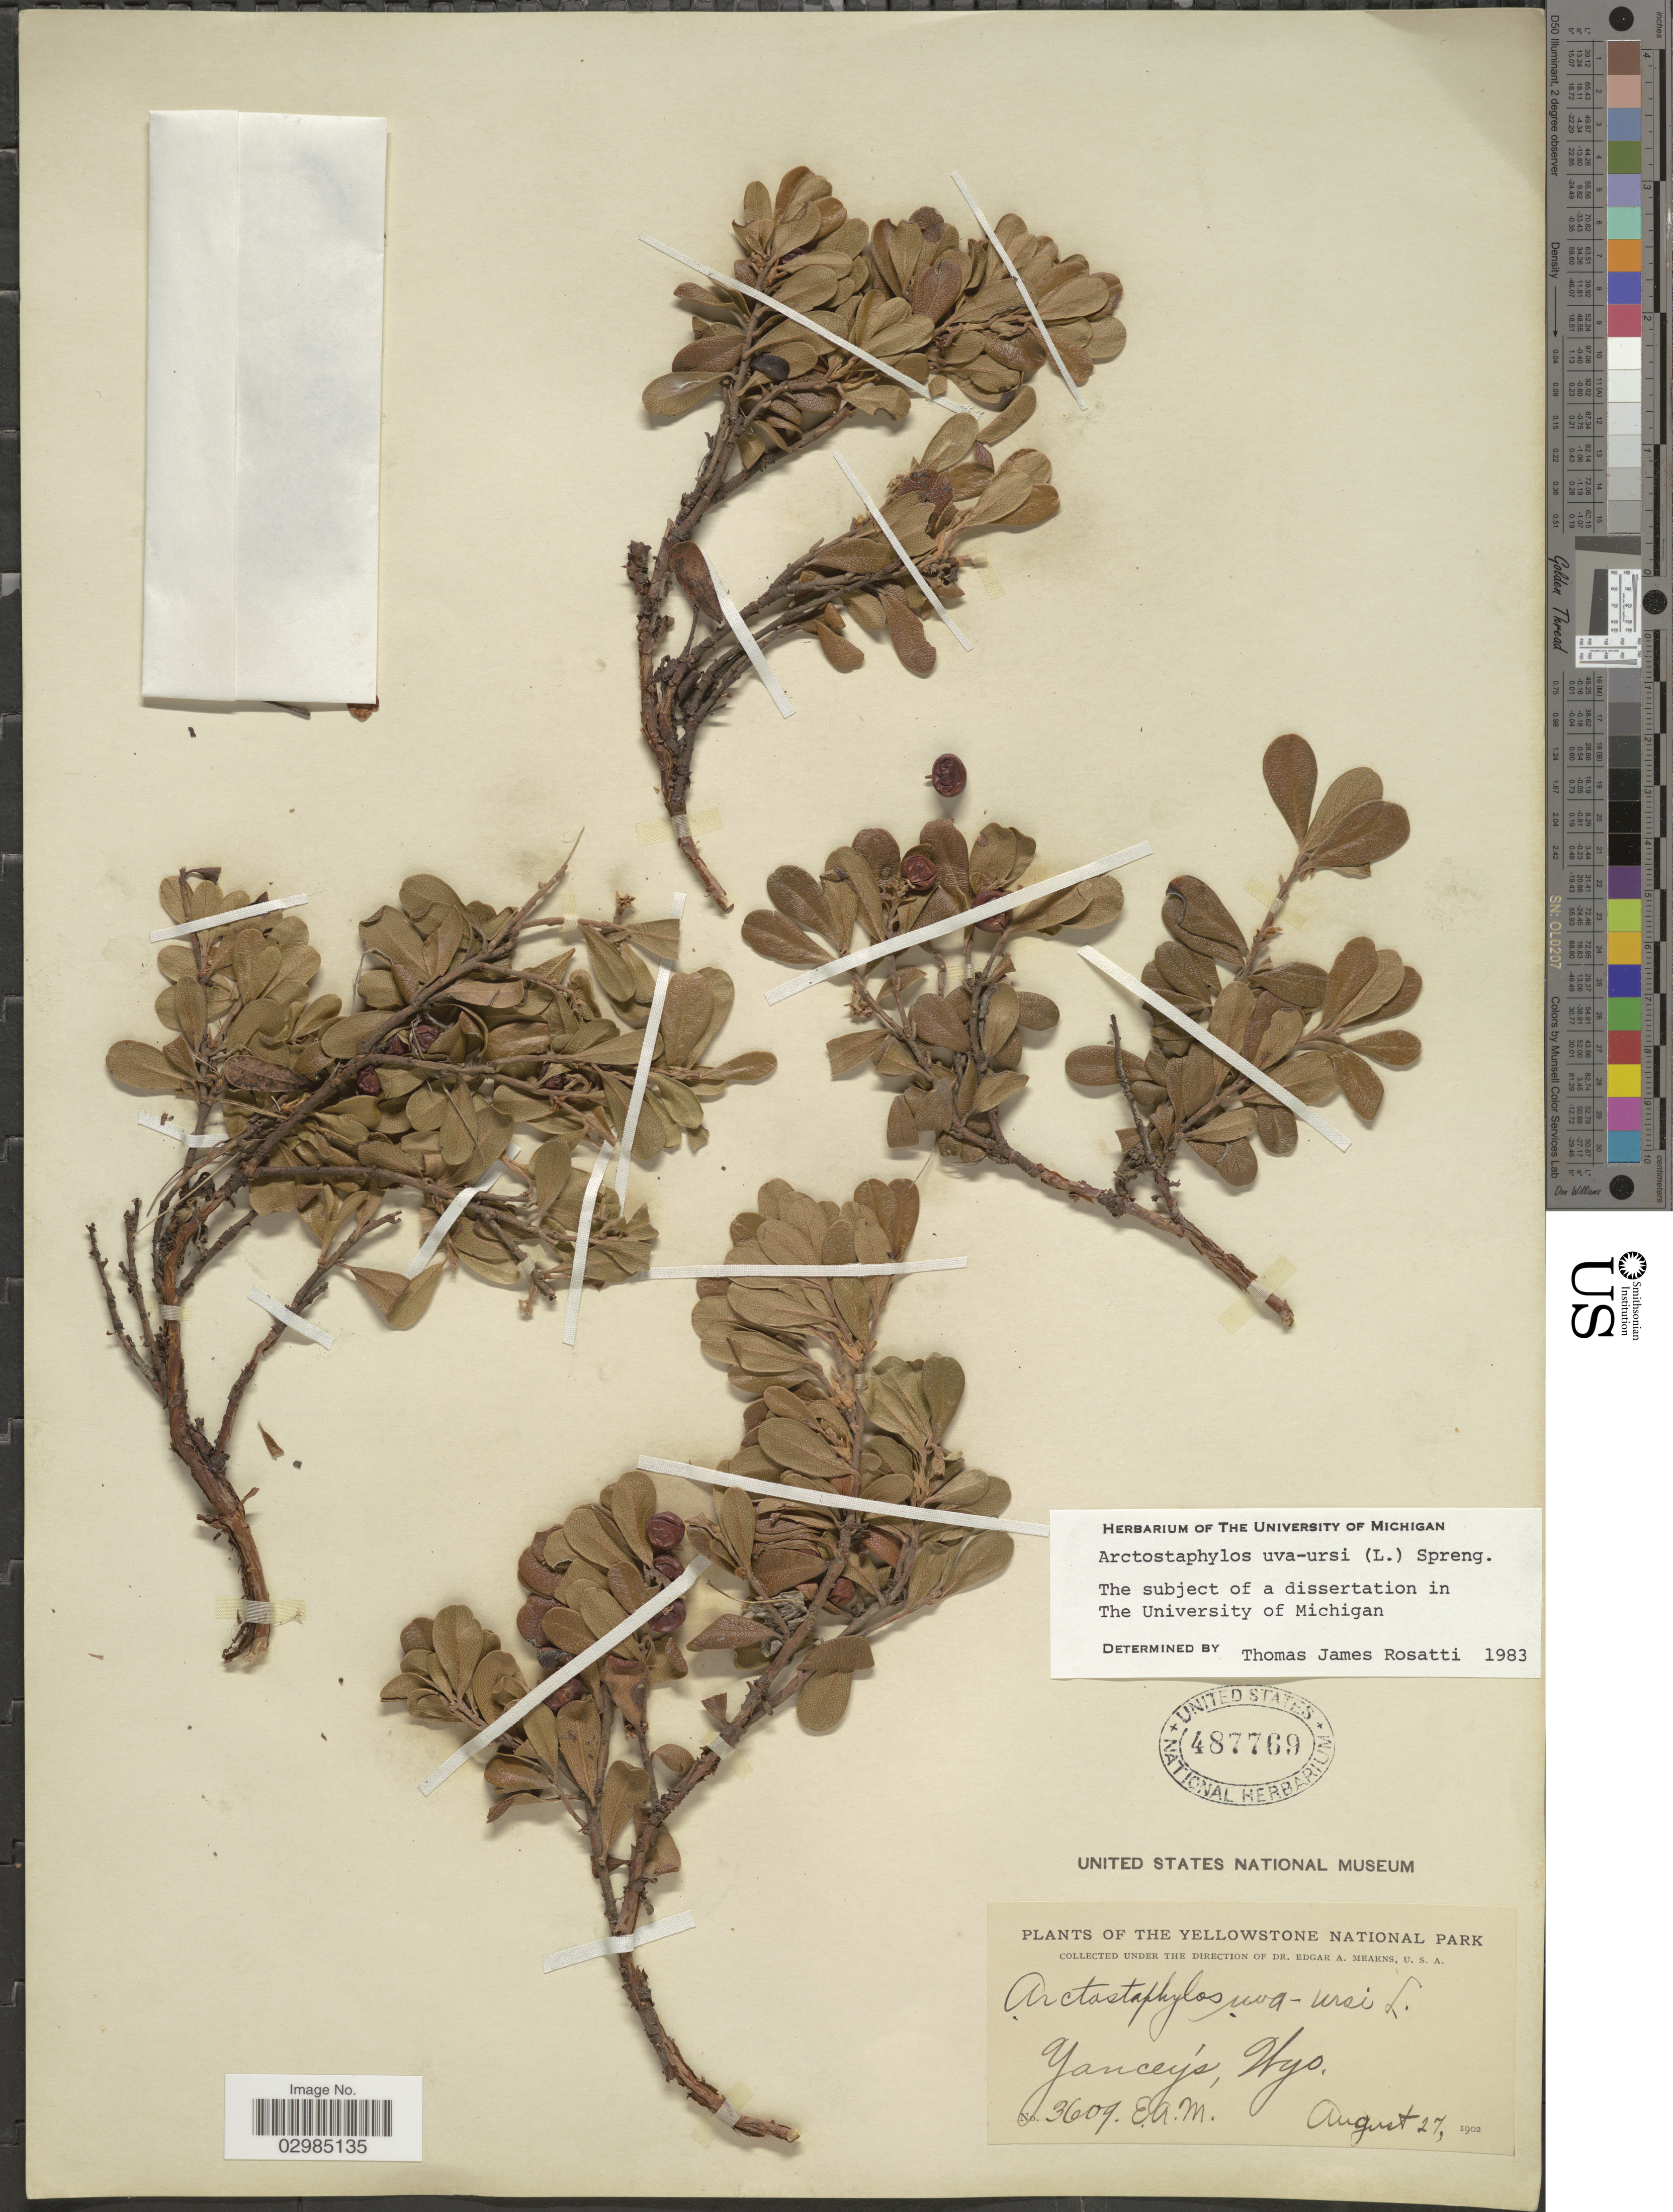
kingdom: Plantae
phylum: Tracheophyta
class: Magnoliopsida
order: Ericales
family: Ericaceae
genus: Arctostaphylos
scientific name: Arctostaphylos uva-ursi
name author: (L.) Spreng.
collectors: E. A. Mearns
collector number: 3609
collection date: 1902-07-27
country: United States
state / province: Wyoming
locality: Yellowstone National Park. Yancey's.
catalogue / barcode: US 487769